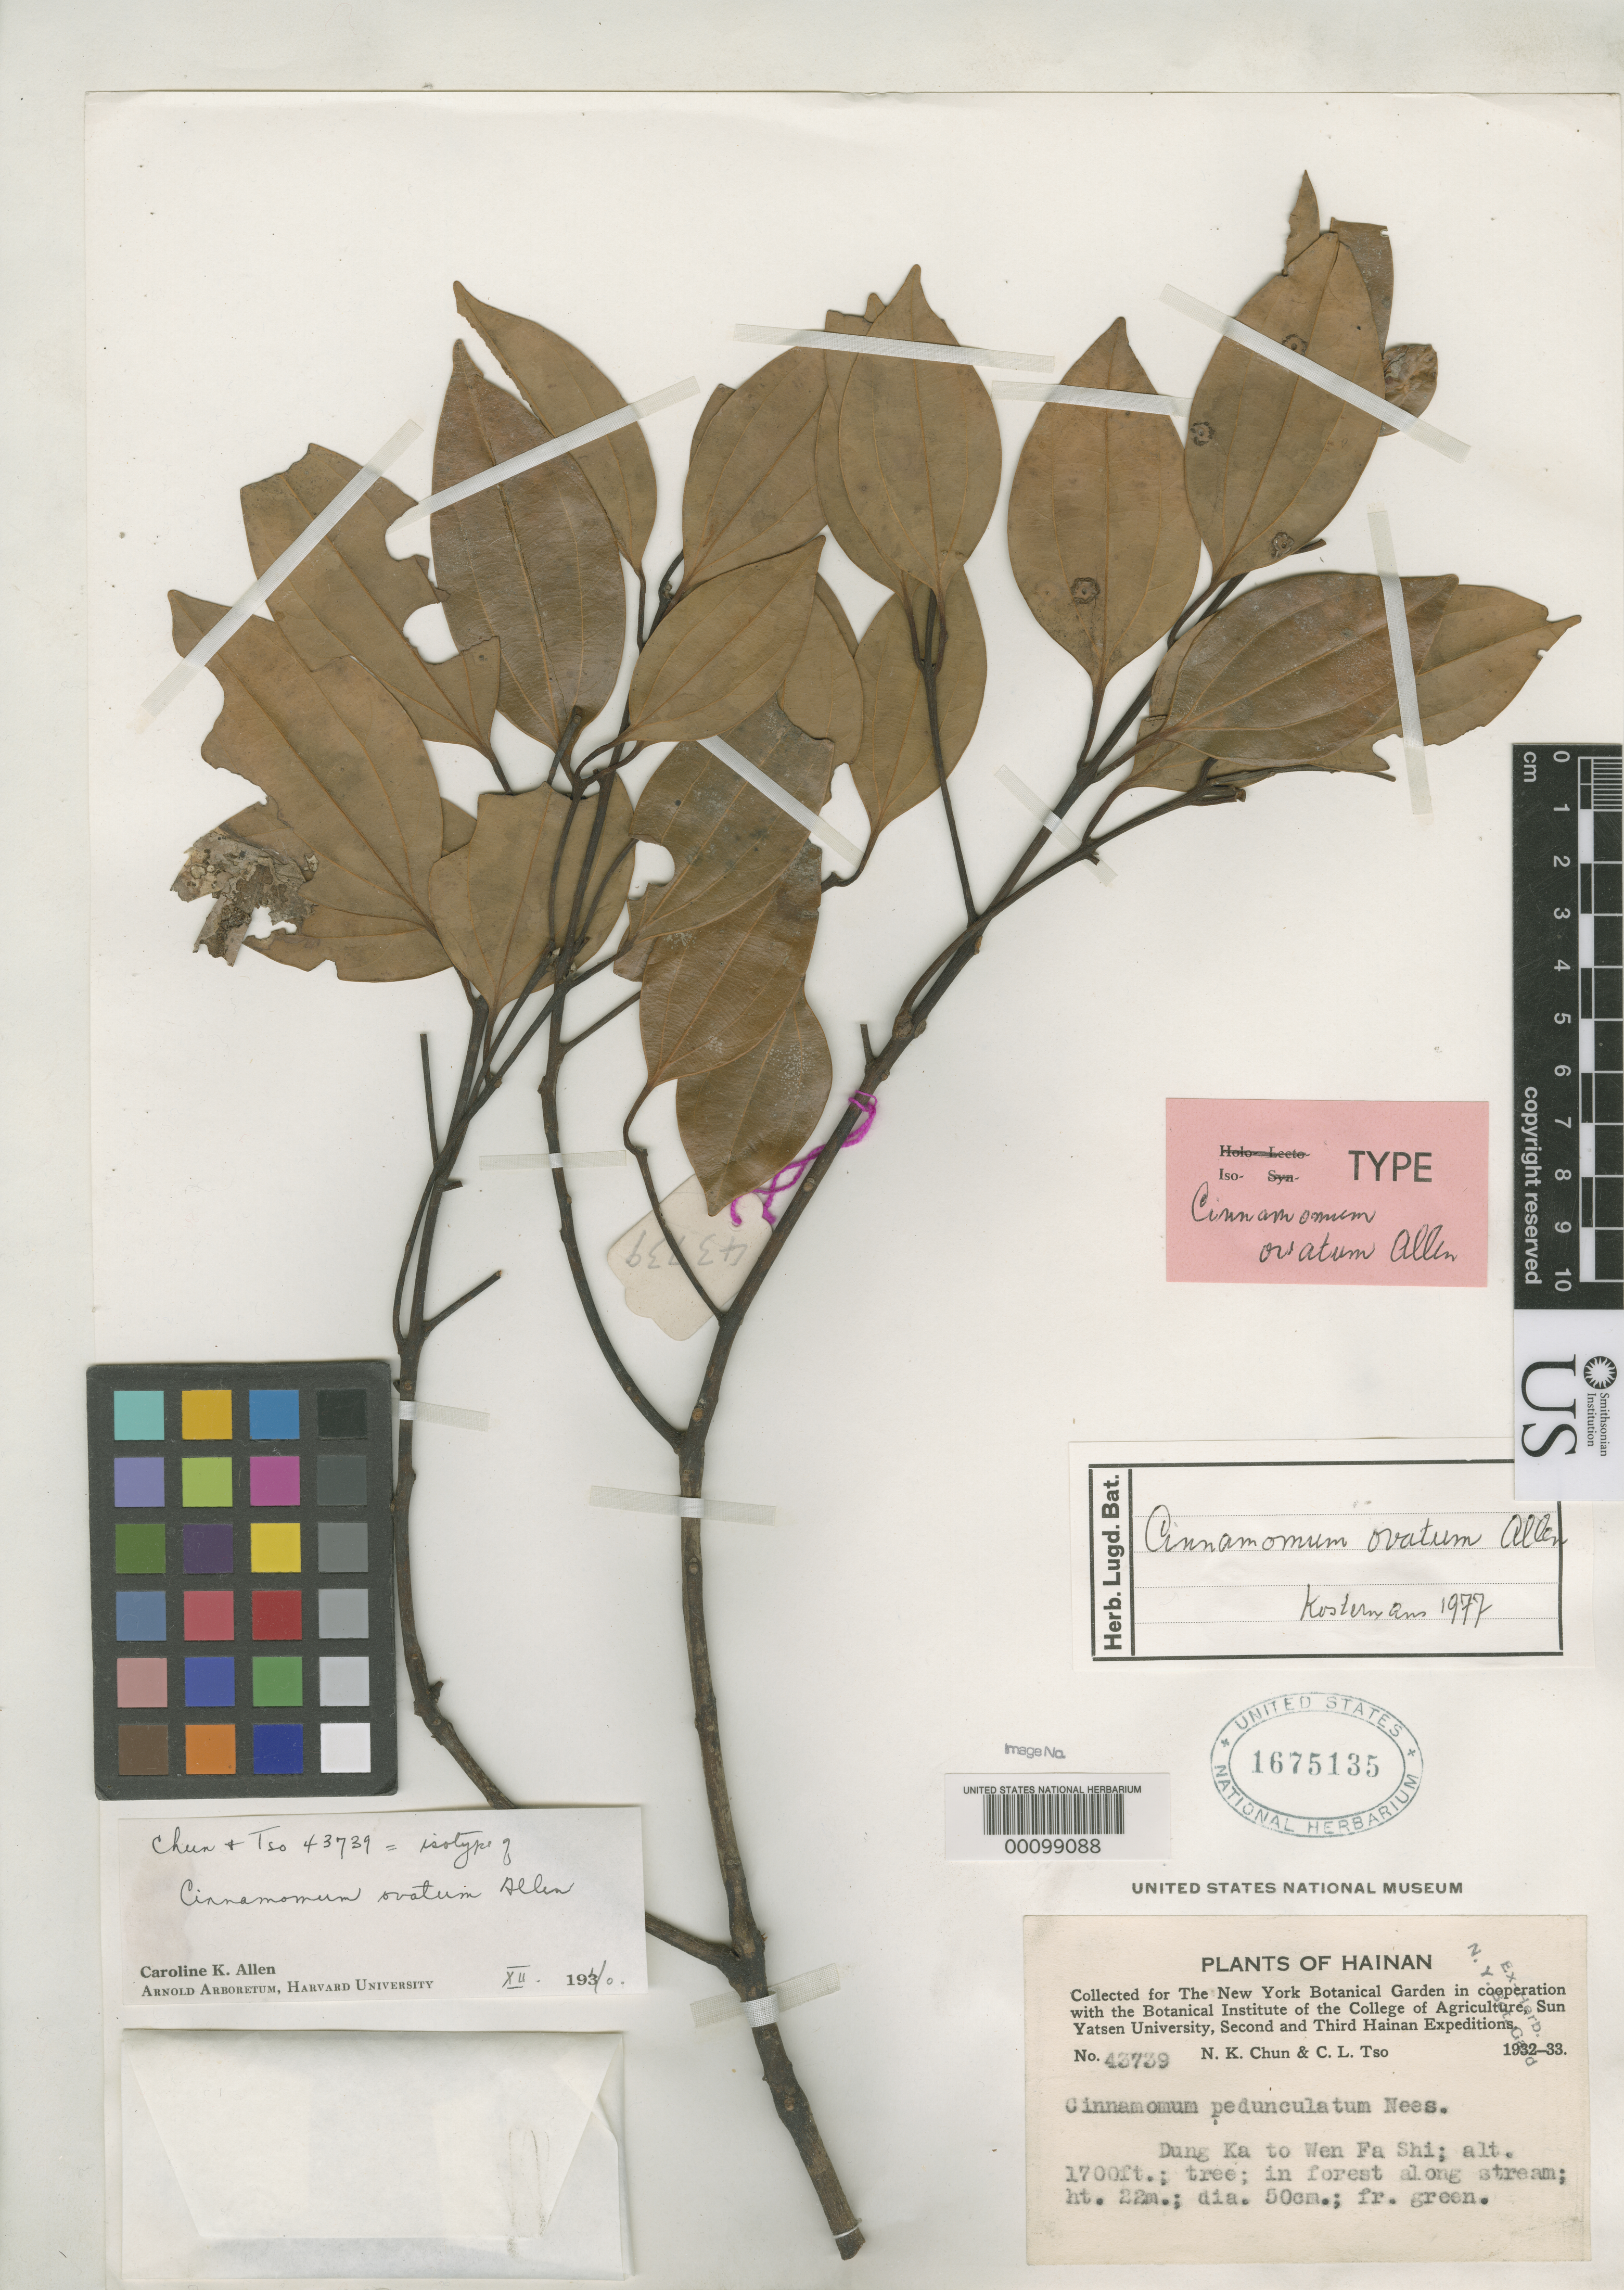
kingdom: Plantae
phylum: Tracheophyta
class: Magnoliopsida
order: Laurales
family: Lauraceae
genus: Cinnamomum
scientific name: Cinnamomum ovatum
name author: C.K. Allen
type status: Isotype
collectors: N. K. Chun & C. Tso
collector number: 43739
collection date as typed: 1932 to -- --- 1933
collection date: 1932/1933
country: China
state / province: Hainan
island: Hainan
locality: Alt. 1700 Ft.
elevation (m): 518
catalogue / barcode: US 1675135